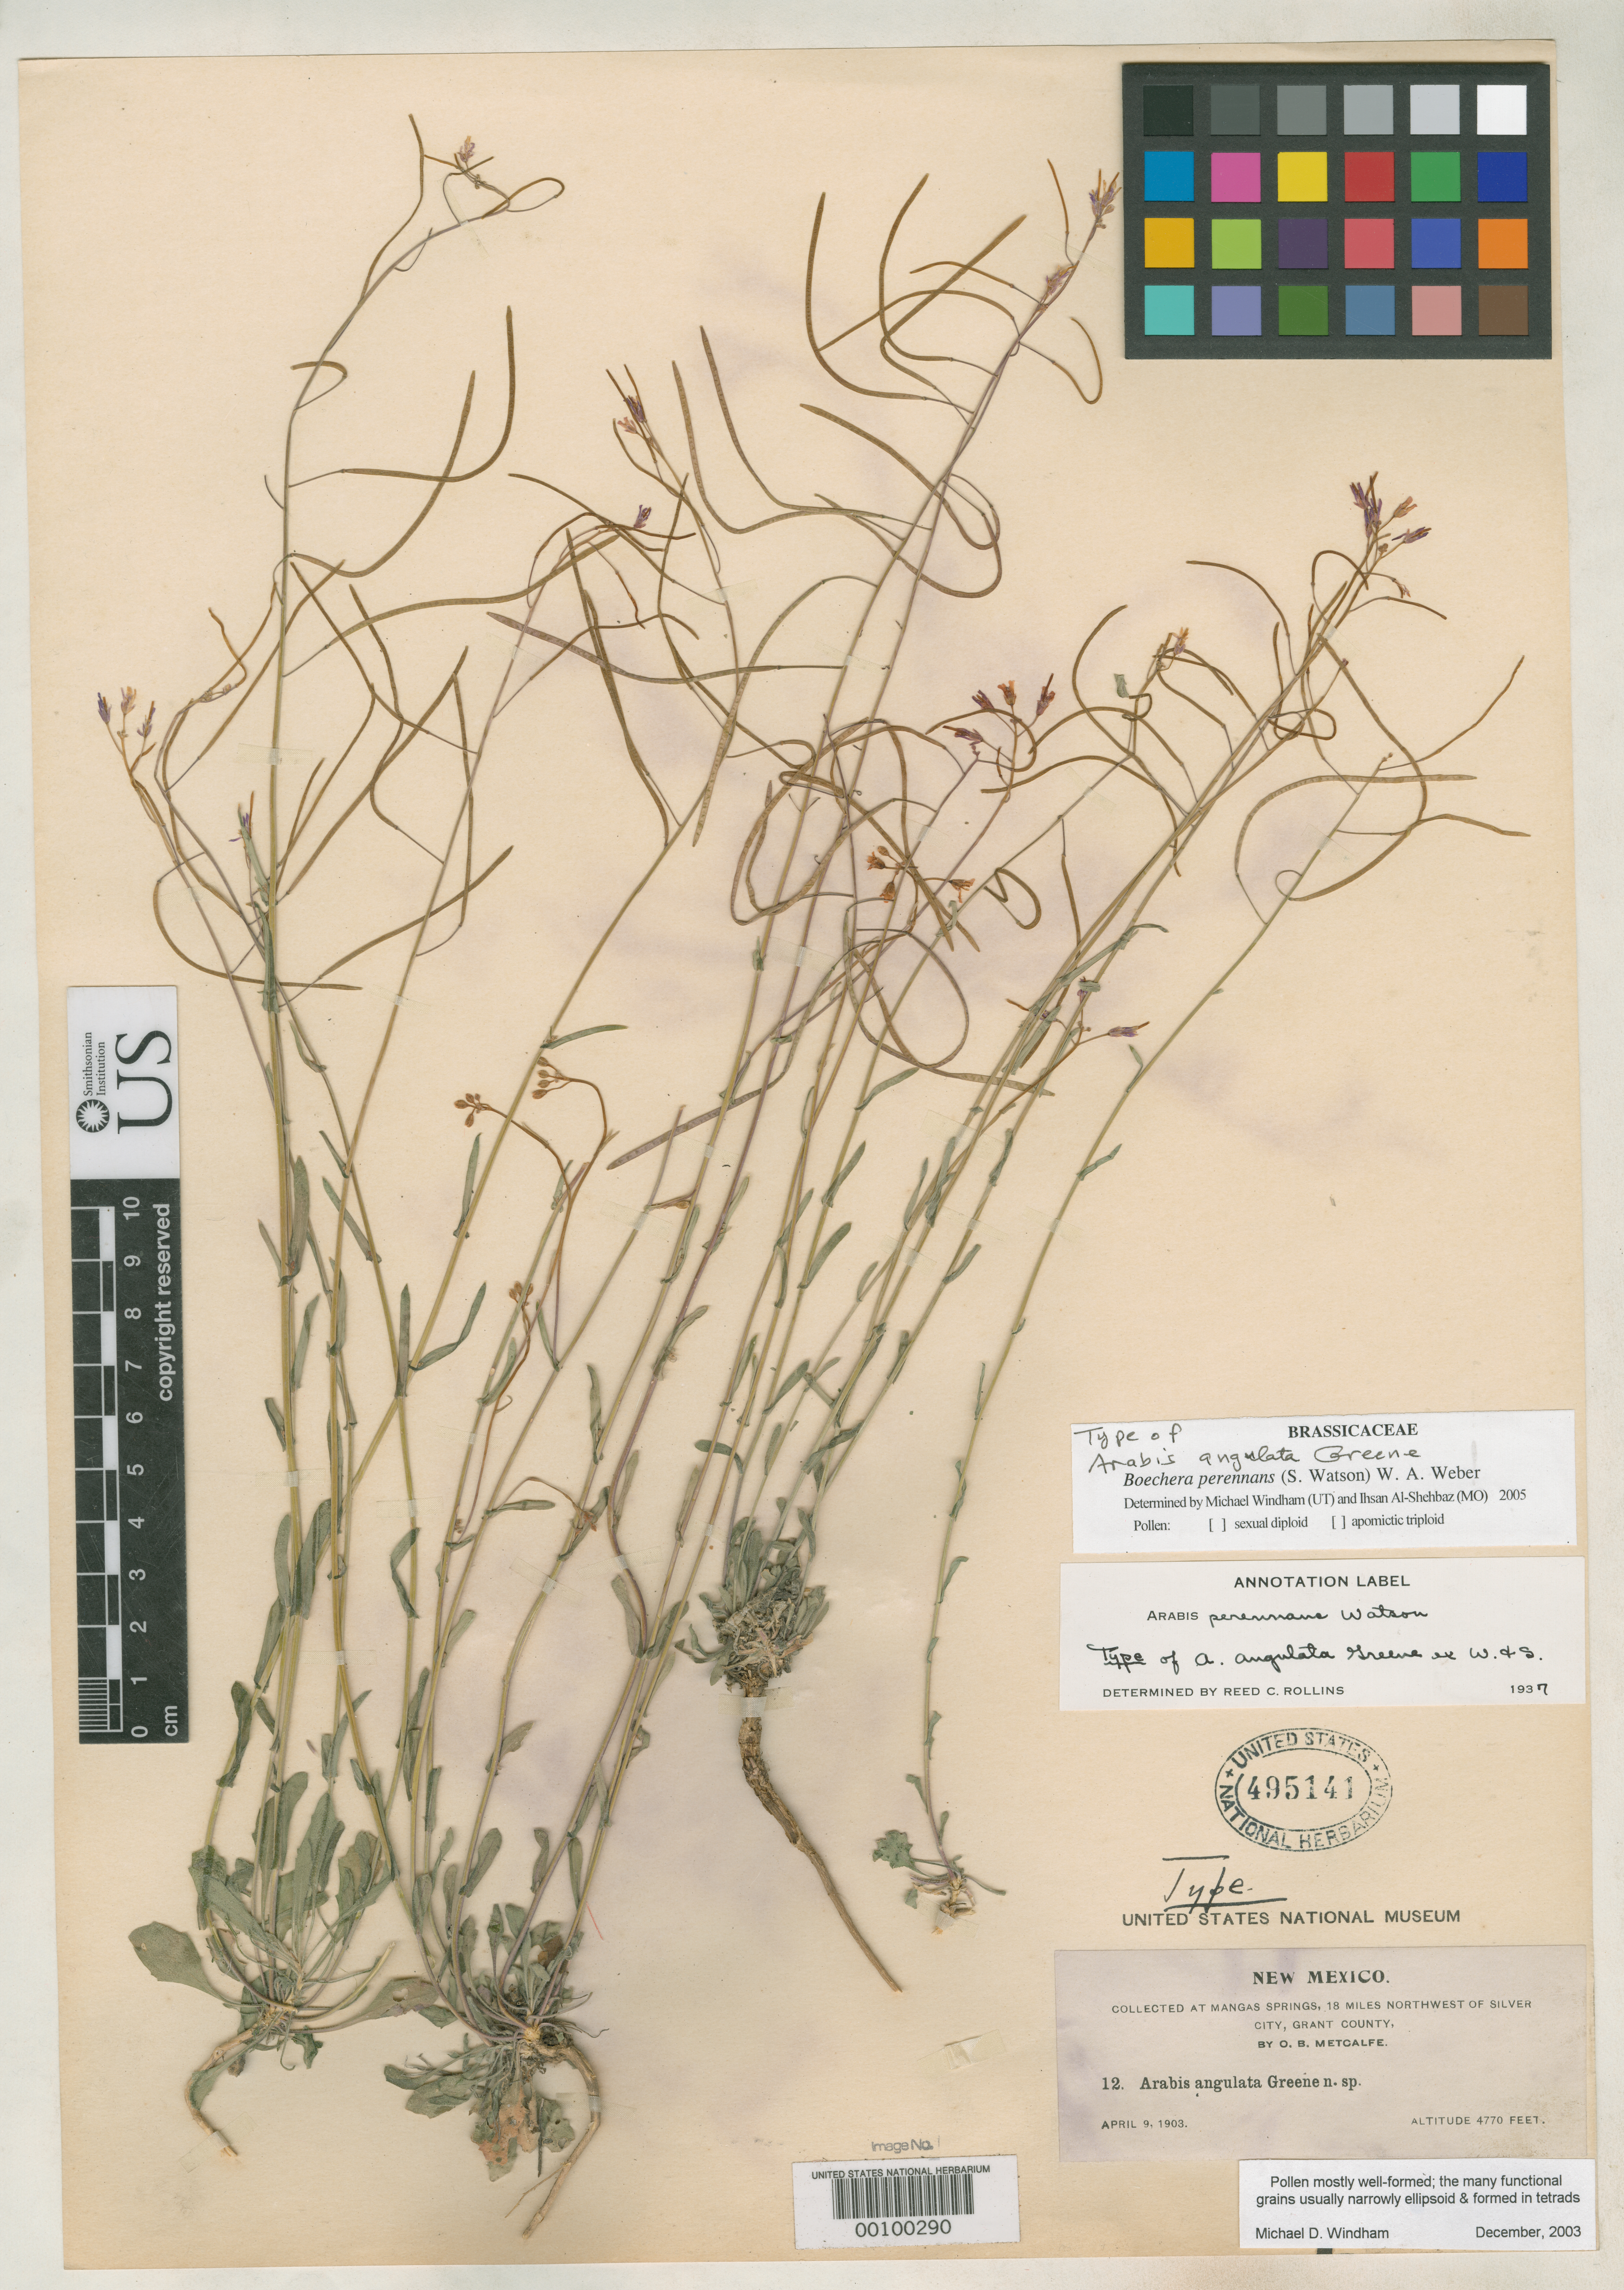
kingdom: Plantae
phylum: Tracheophyta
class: Magnoliopsida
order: Brassicales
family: Brassicaceae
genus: Arabis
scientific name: Arabis angulata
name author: Greene ex Wooton & Standl.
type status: Holotype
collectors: O. B. Metcalfe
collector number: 12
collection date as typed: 09 Apr 1903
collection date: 1903-04-09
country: United States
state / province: New Mexico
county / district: Grant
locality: Mangas Springs.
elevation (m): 1430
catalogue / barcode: US 495141